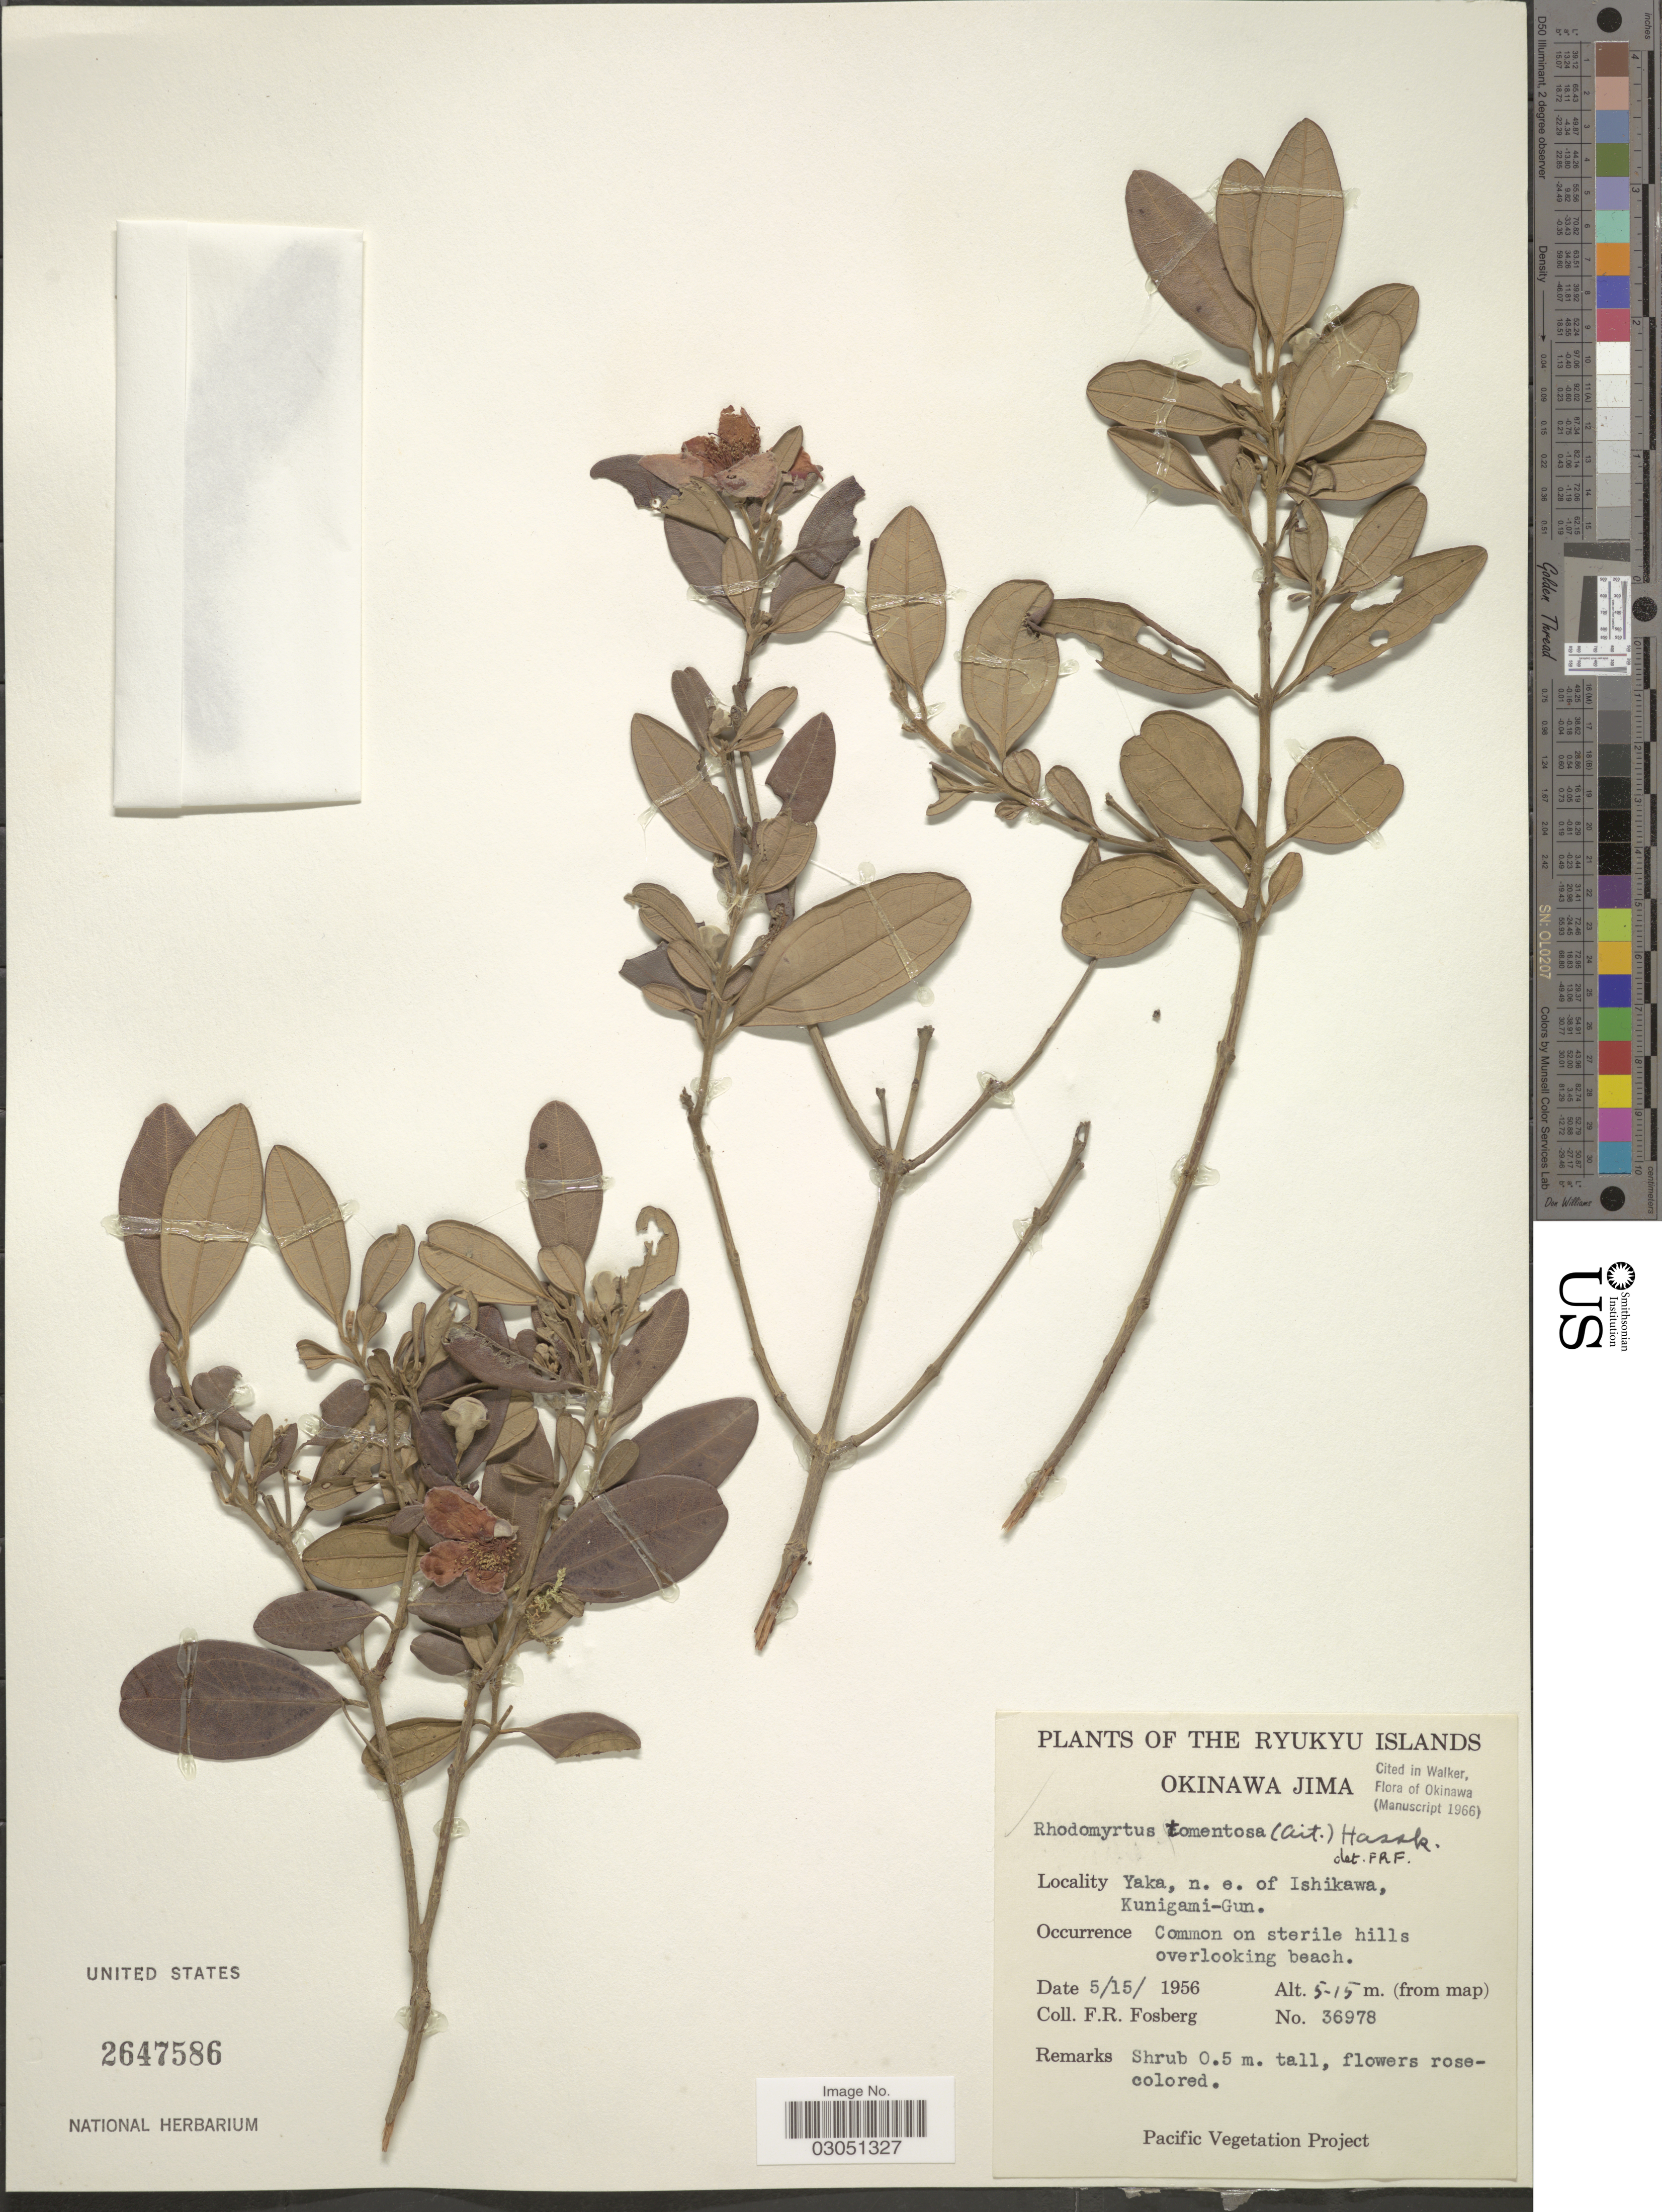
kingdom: Plantae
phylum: Tracheophyta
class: Magnoliopsida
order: Myrtales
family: Myrtaceae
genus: Rhodomyrtus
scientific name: Rhodomyrtus tomentosa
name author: (Aiton) Hassk.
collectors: F. R. Fosberg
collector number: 36978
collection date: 1956-05-15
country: Japan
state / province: Isikawa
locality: The Ryukyu Islands, Okinawa Jima, Yaka, n.e. of Ishikawa, Kunigami-Gun.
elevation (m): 5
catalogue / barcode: US 2647586